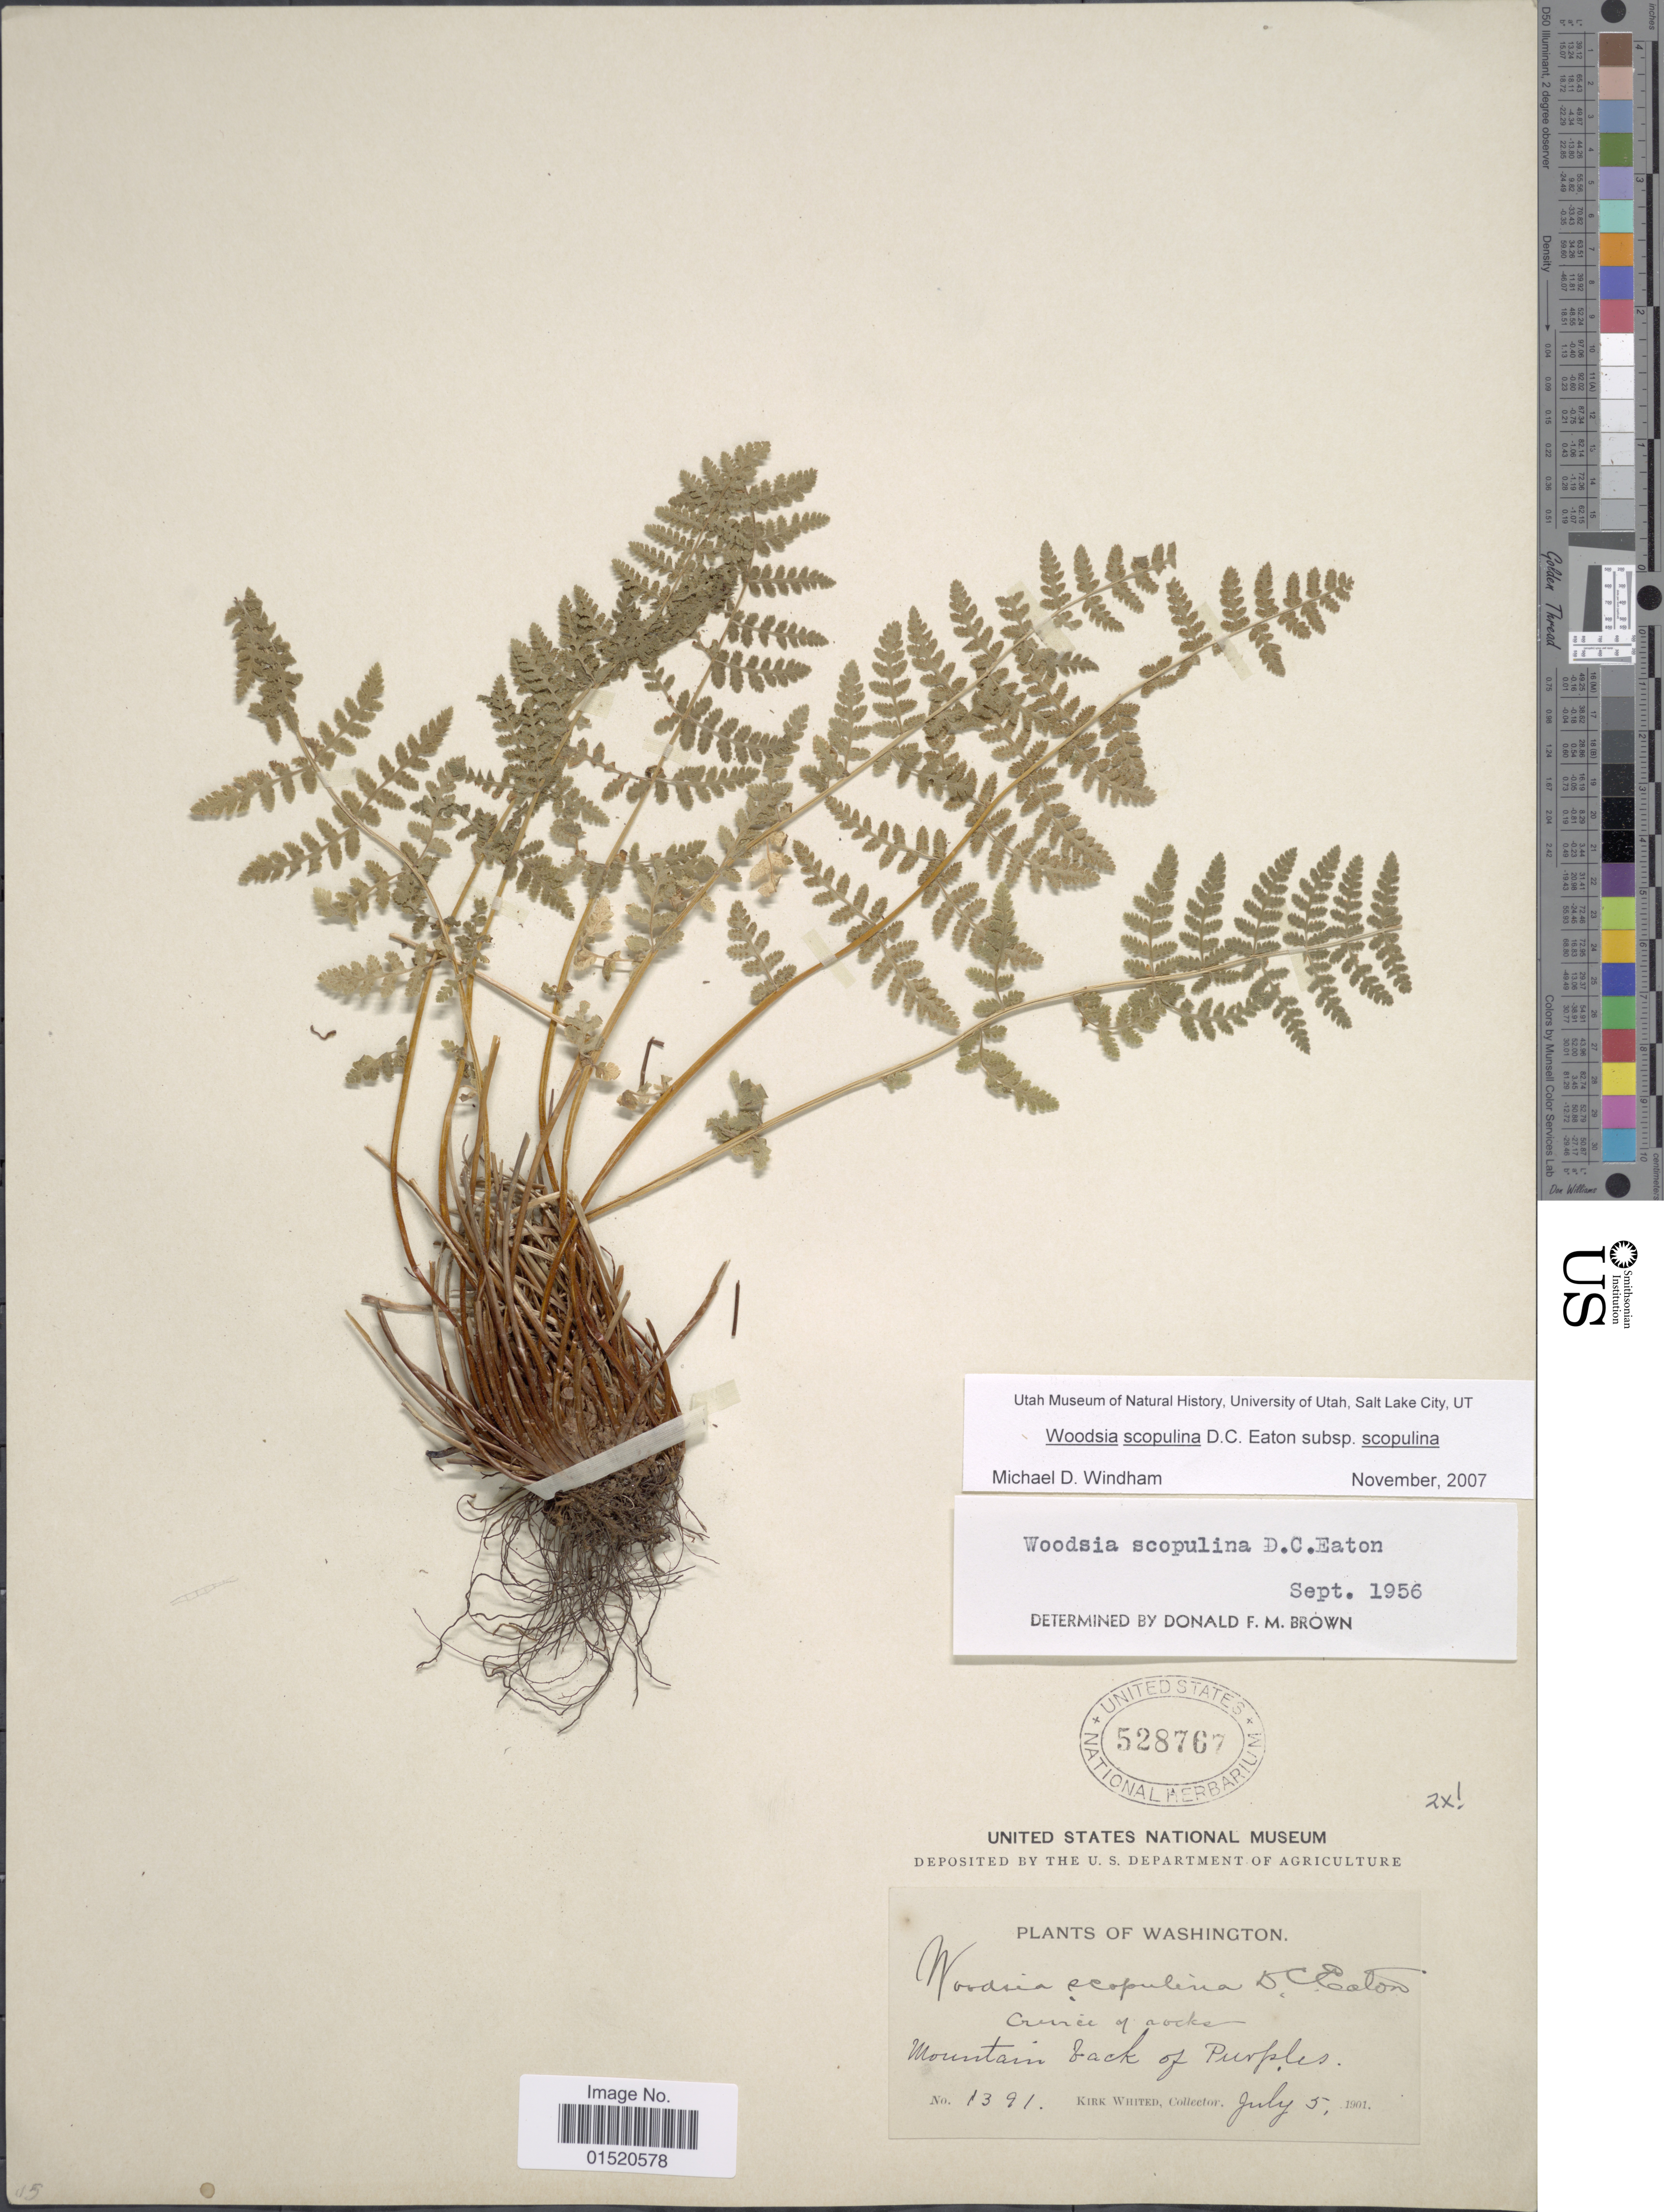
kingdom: Plantae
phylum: Tracheophyta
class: Polypodiopsida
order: Polypodiales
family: Woodsiaceae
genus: Woodsia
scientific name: Woodsia scopulina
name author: D.C. Eaton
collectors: K. Whited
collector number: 1391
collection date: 1901-07-05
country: United States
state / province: Washington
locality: Crevice of rocks, Mountains back of Purples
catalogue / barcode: US 528767